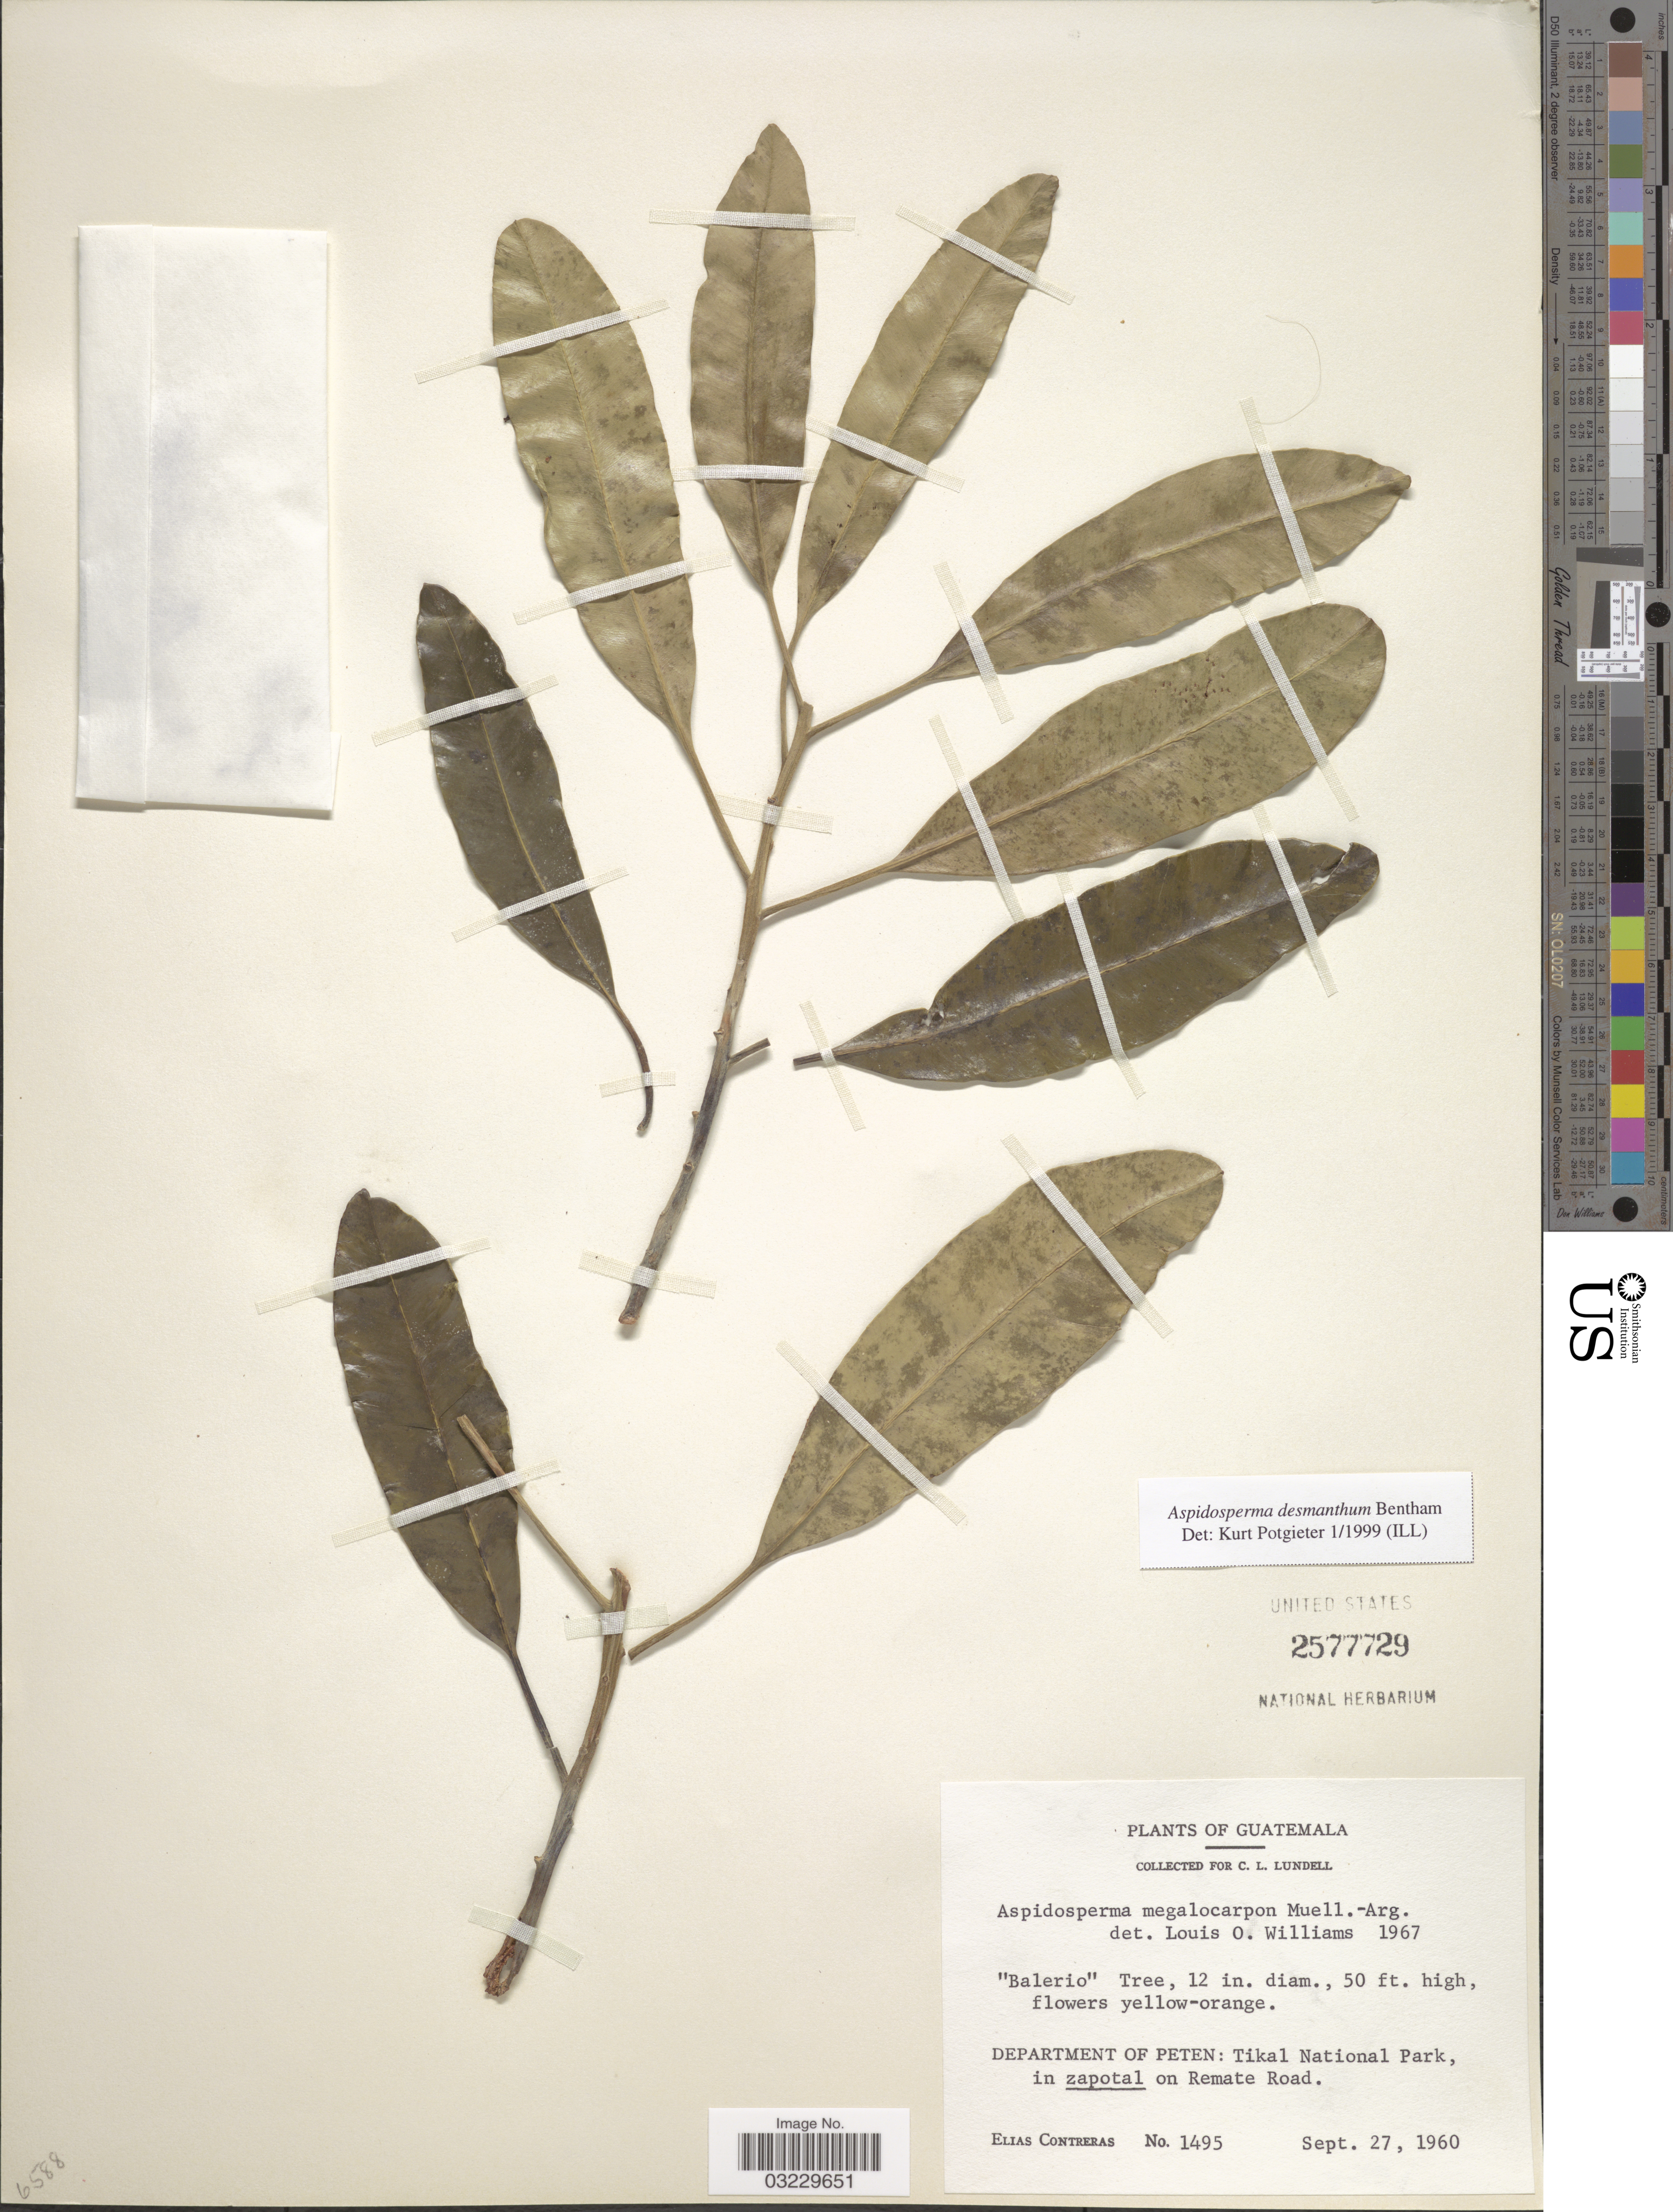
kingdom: Plantae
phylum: Tracheophyta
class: Magnoliopsida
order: Gentianales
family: Apocynaceae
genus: Aspidosperma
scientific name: Aspidosperma desmanthum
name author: Benth. ex Müll. Arg.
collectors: E. Contreras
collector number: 1495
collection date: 1960-09-27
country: Guatemala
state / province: El Petén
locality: Department of Peten: Tikal National Park, in zapotal on Remate Road.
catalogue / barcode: US 2577729